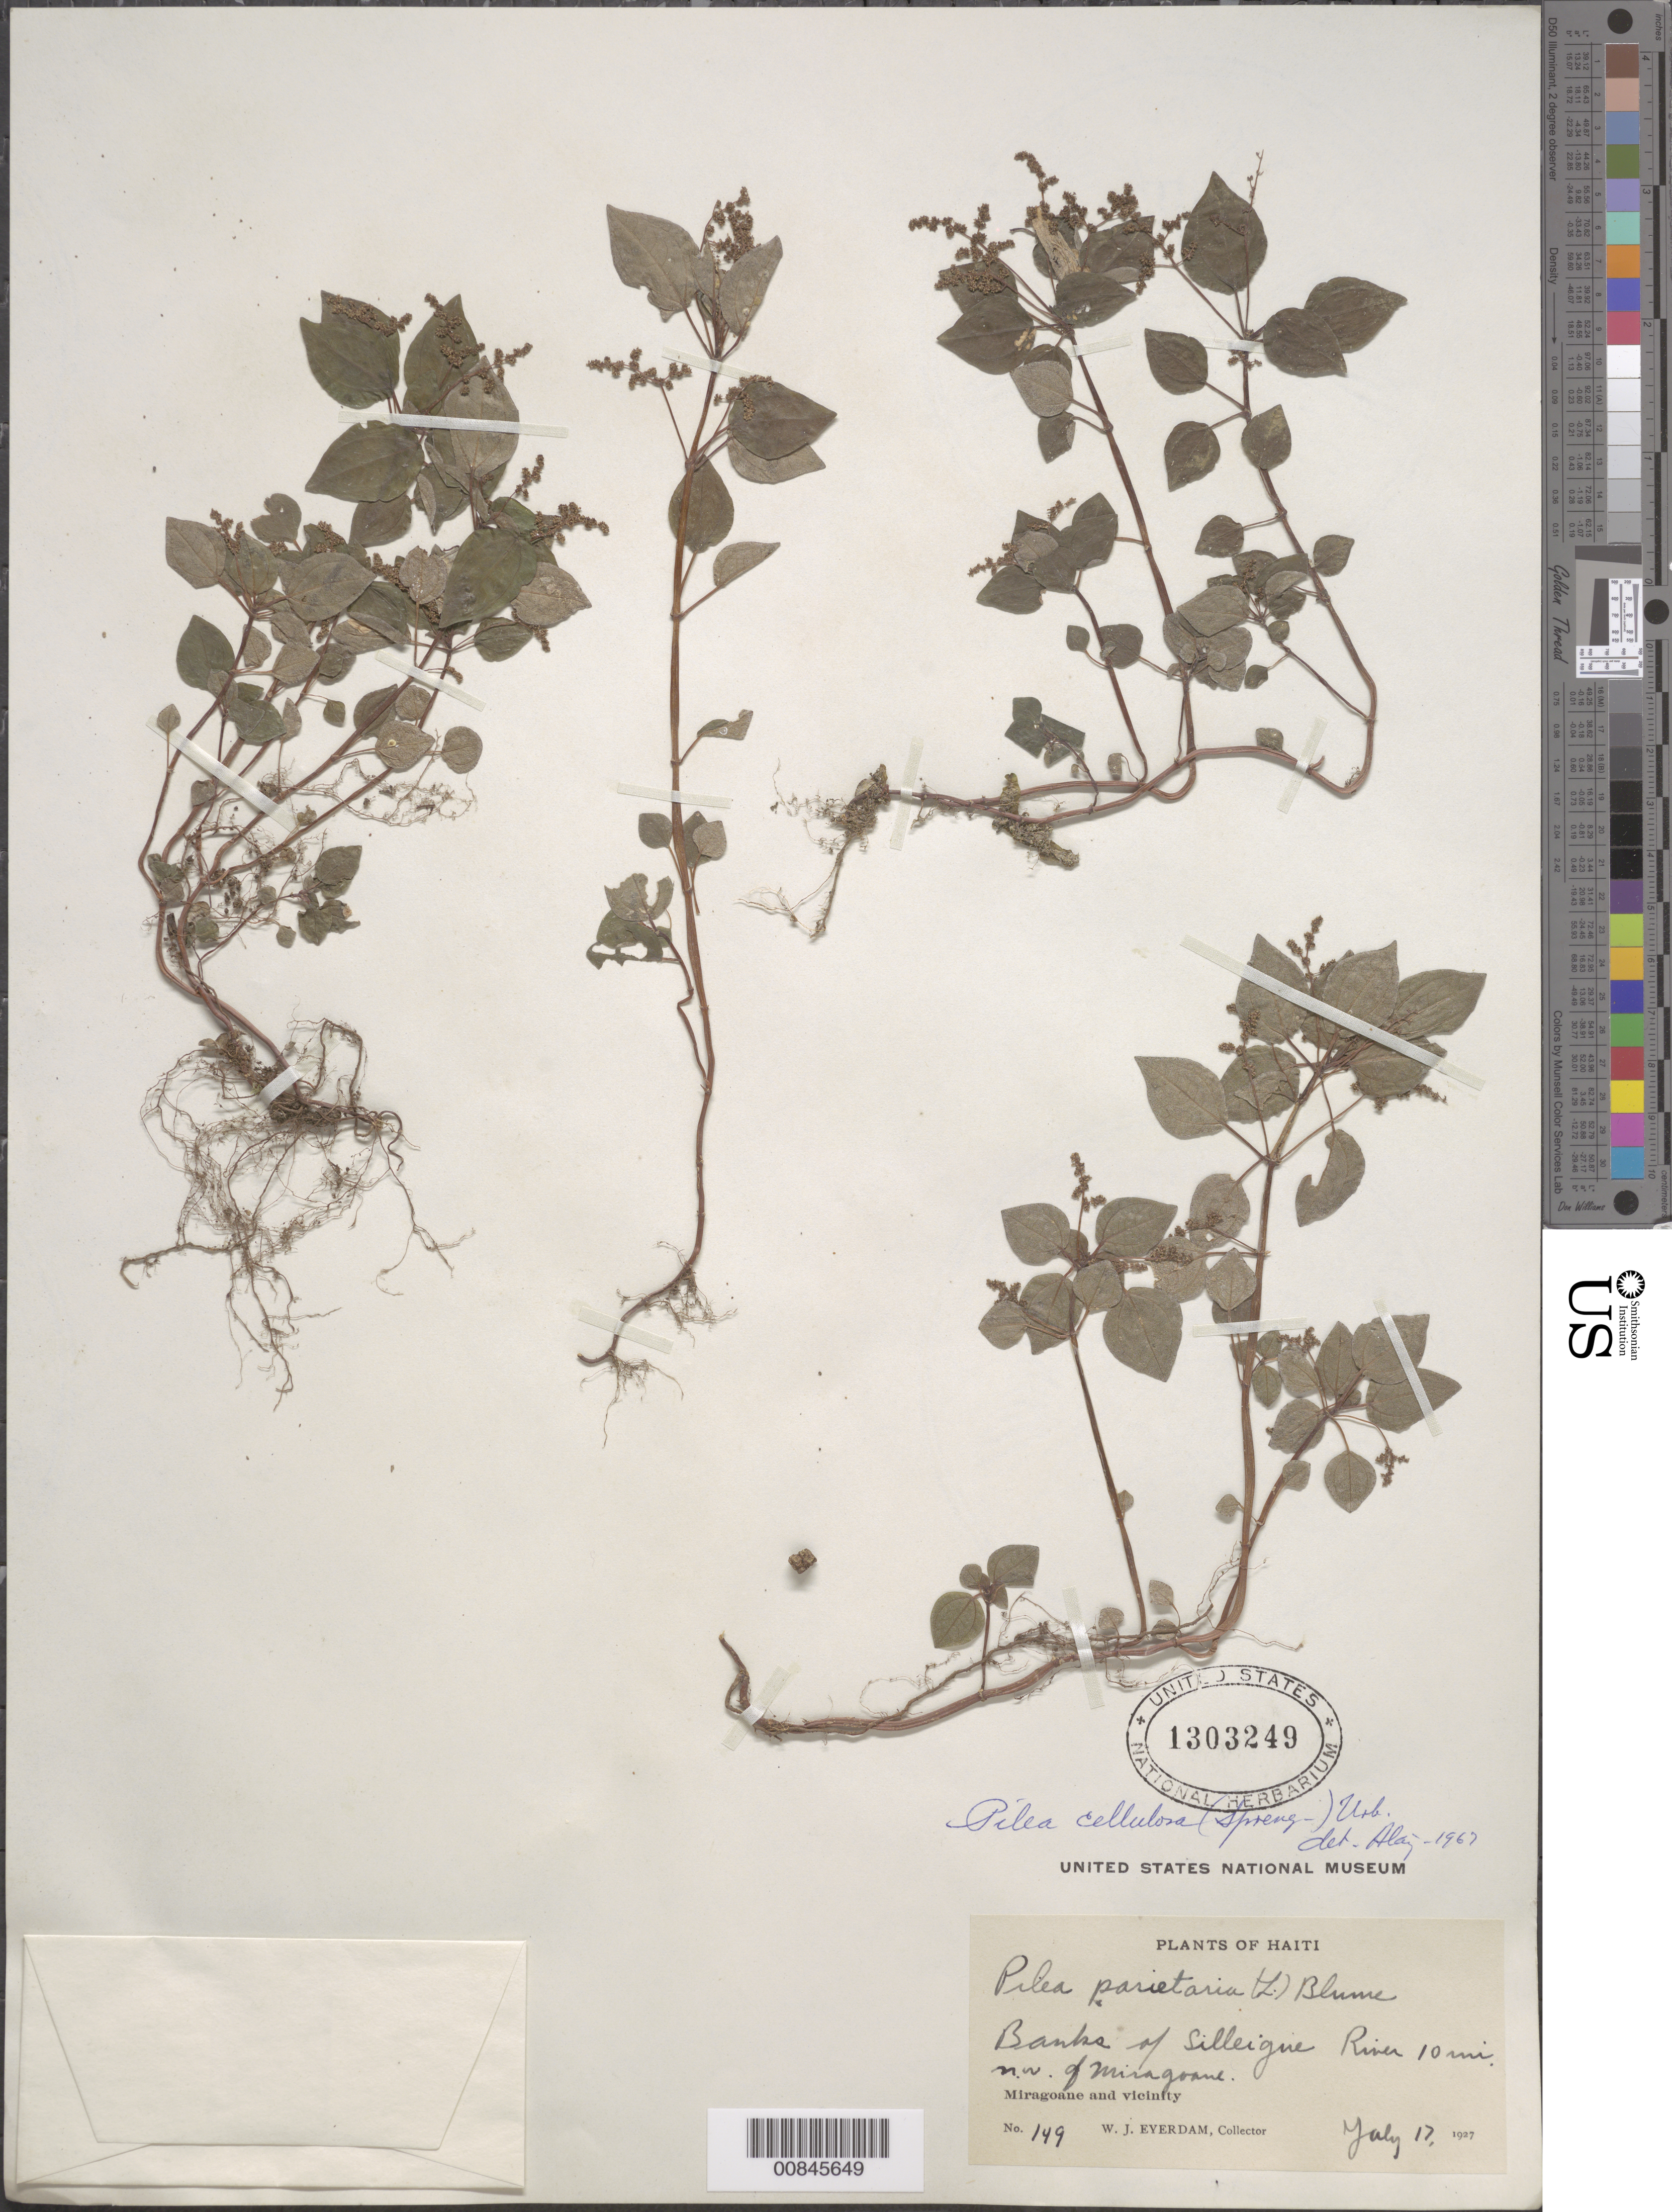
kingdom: Plantae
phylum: Tracheophyta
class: Magnoliopsida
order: Rosales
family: Urticaceae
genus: Pilea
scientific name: Pilea cellulosa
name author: Urb.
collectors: W. J. Eyerdam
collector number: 149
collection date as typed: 17 Jul 1927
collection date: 1927-07-17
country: Haiti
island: Hispaniola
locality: Banks of Silleigne River 10 mi. NW of Miragoane.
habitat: Banks of river.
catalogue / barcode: US 1303249